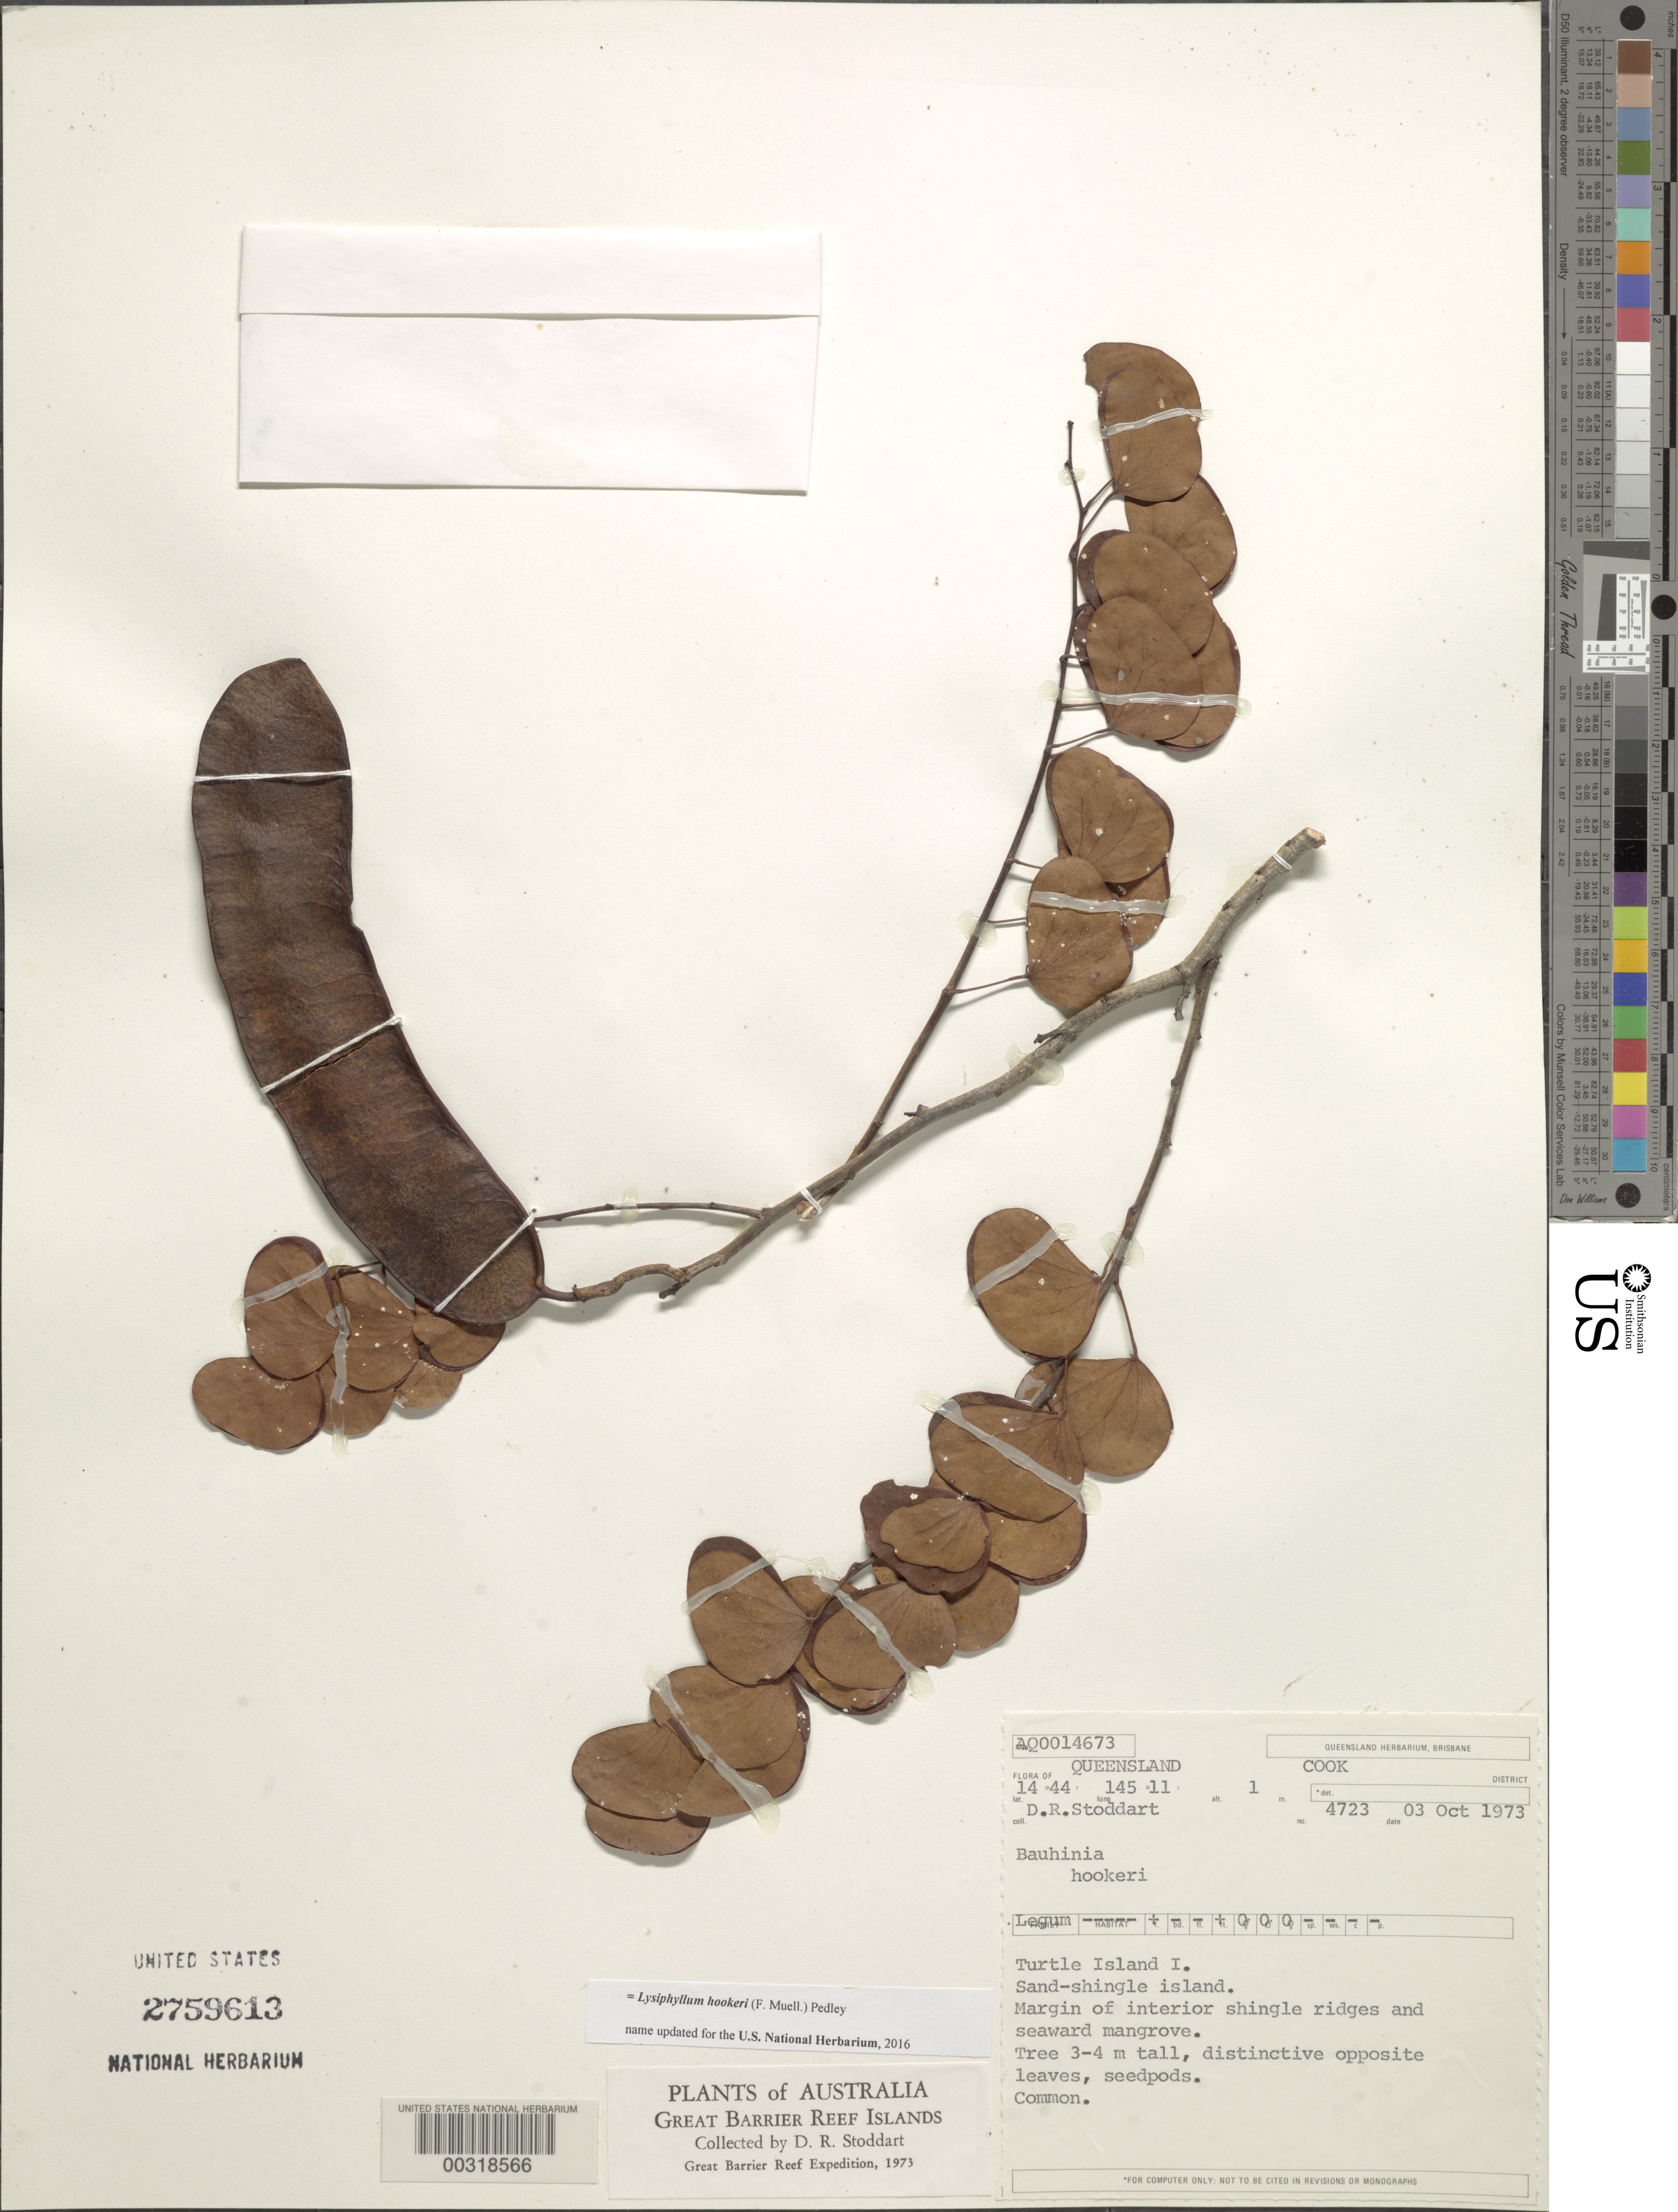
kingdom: Plantae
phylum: Tracheophyta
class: Magnoliopsida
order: Fabales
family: Fabaceae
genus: Tessmannia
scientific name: Tessmannia dewildemaniana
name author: Harms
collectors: D. R. Stoddart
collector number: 4723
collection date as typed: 03 Oct 1973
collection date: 1973-10-03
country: Australia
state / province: Queensland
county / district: Cook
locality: Turtle i., sand-shingle i.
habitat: Margin of interior shingle ridges and seaward mangrove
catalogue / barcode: US 2759613